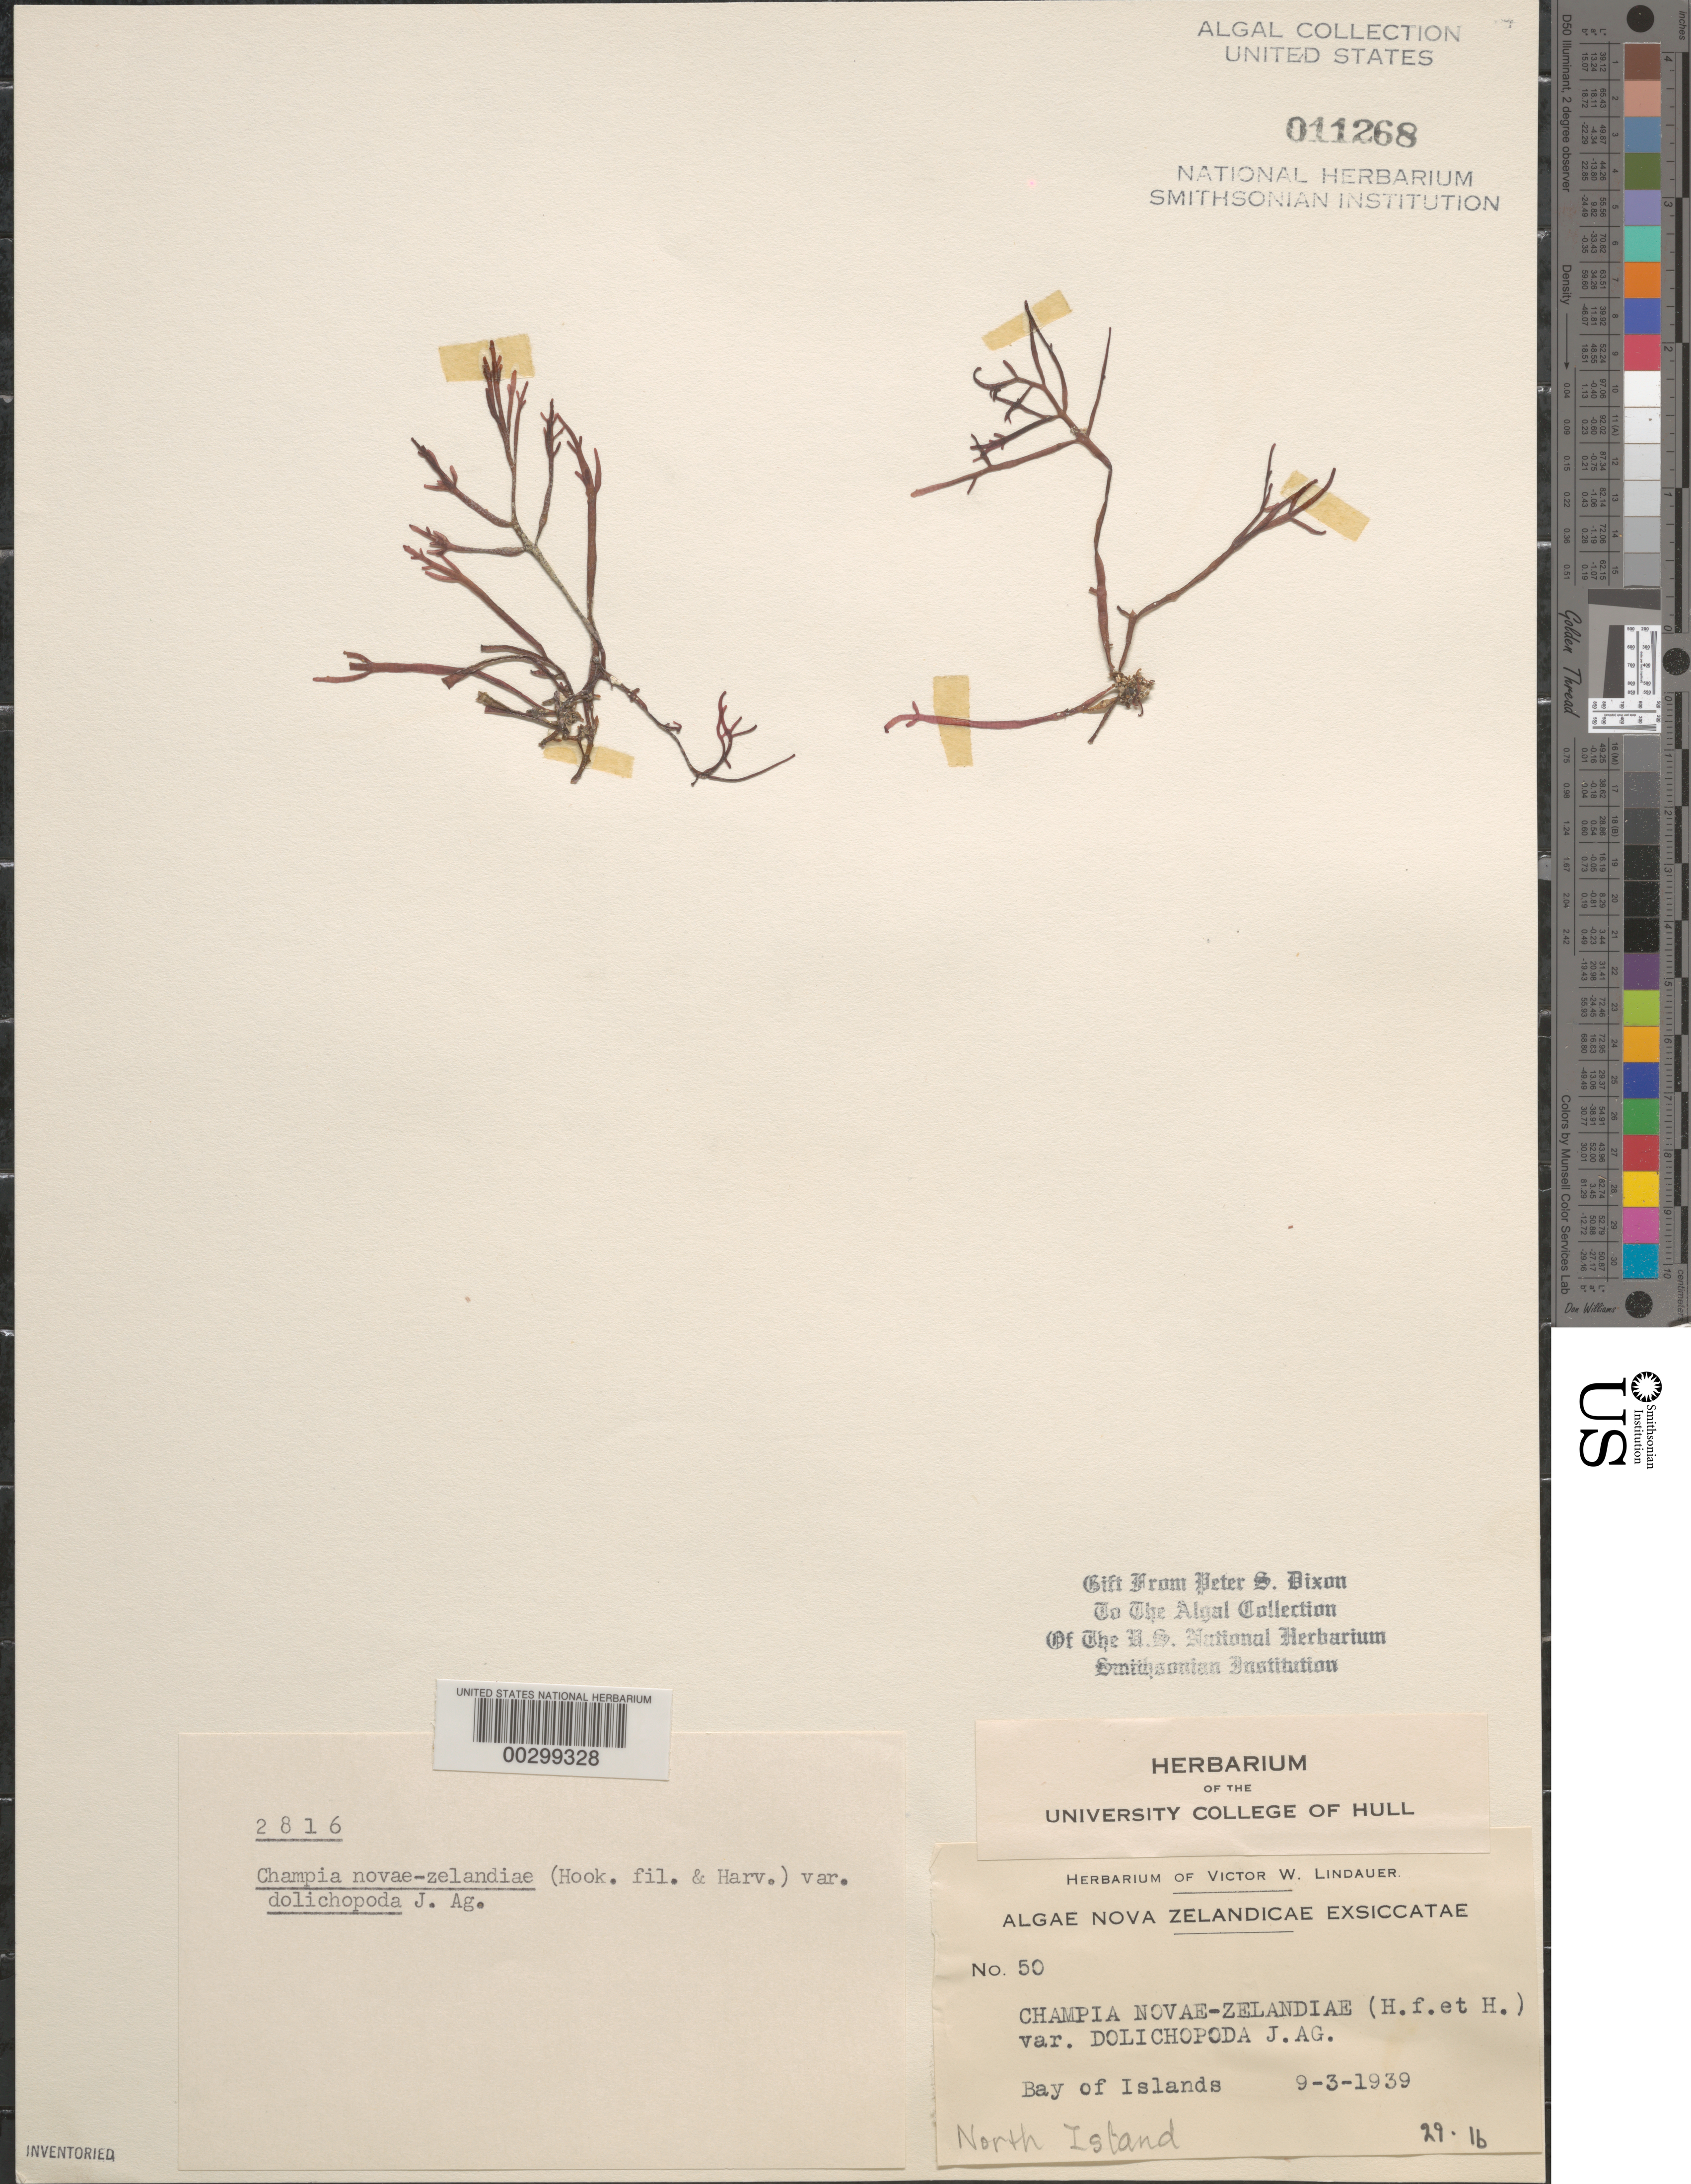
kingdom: Plantae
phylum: Rhodophyta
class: Florideophyceae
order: Rhodymeniales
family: Champiaceae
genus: Champia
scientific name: Champia novae-zelandiae var. dolichopoda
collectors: V. Lindauer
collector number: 50 & PSD 2816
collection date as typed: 09 Mar 1939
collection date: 1939-03-09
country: New Zealand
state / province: Northland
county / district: Far North District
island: North Island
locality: Bay of Islands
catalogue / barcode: US 11268